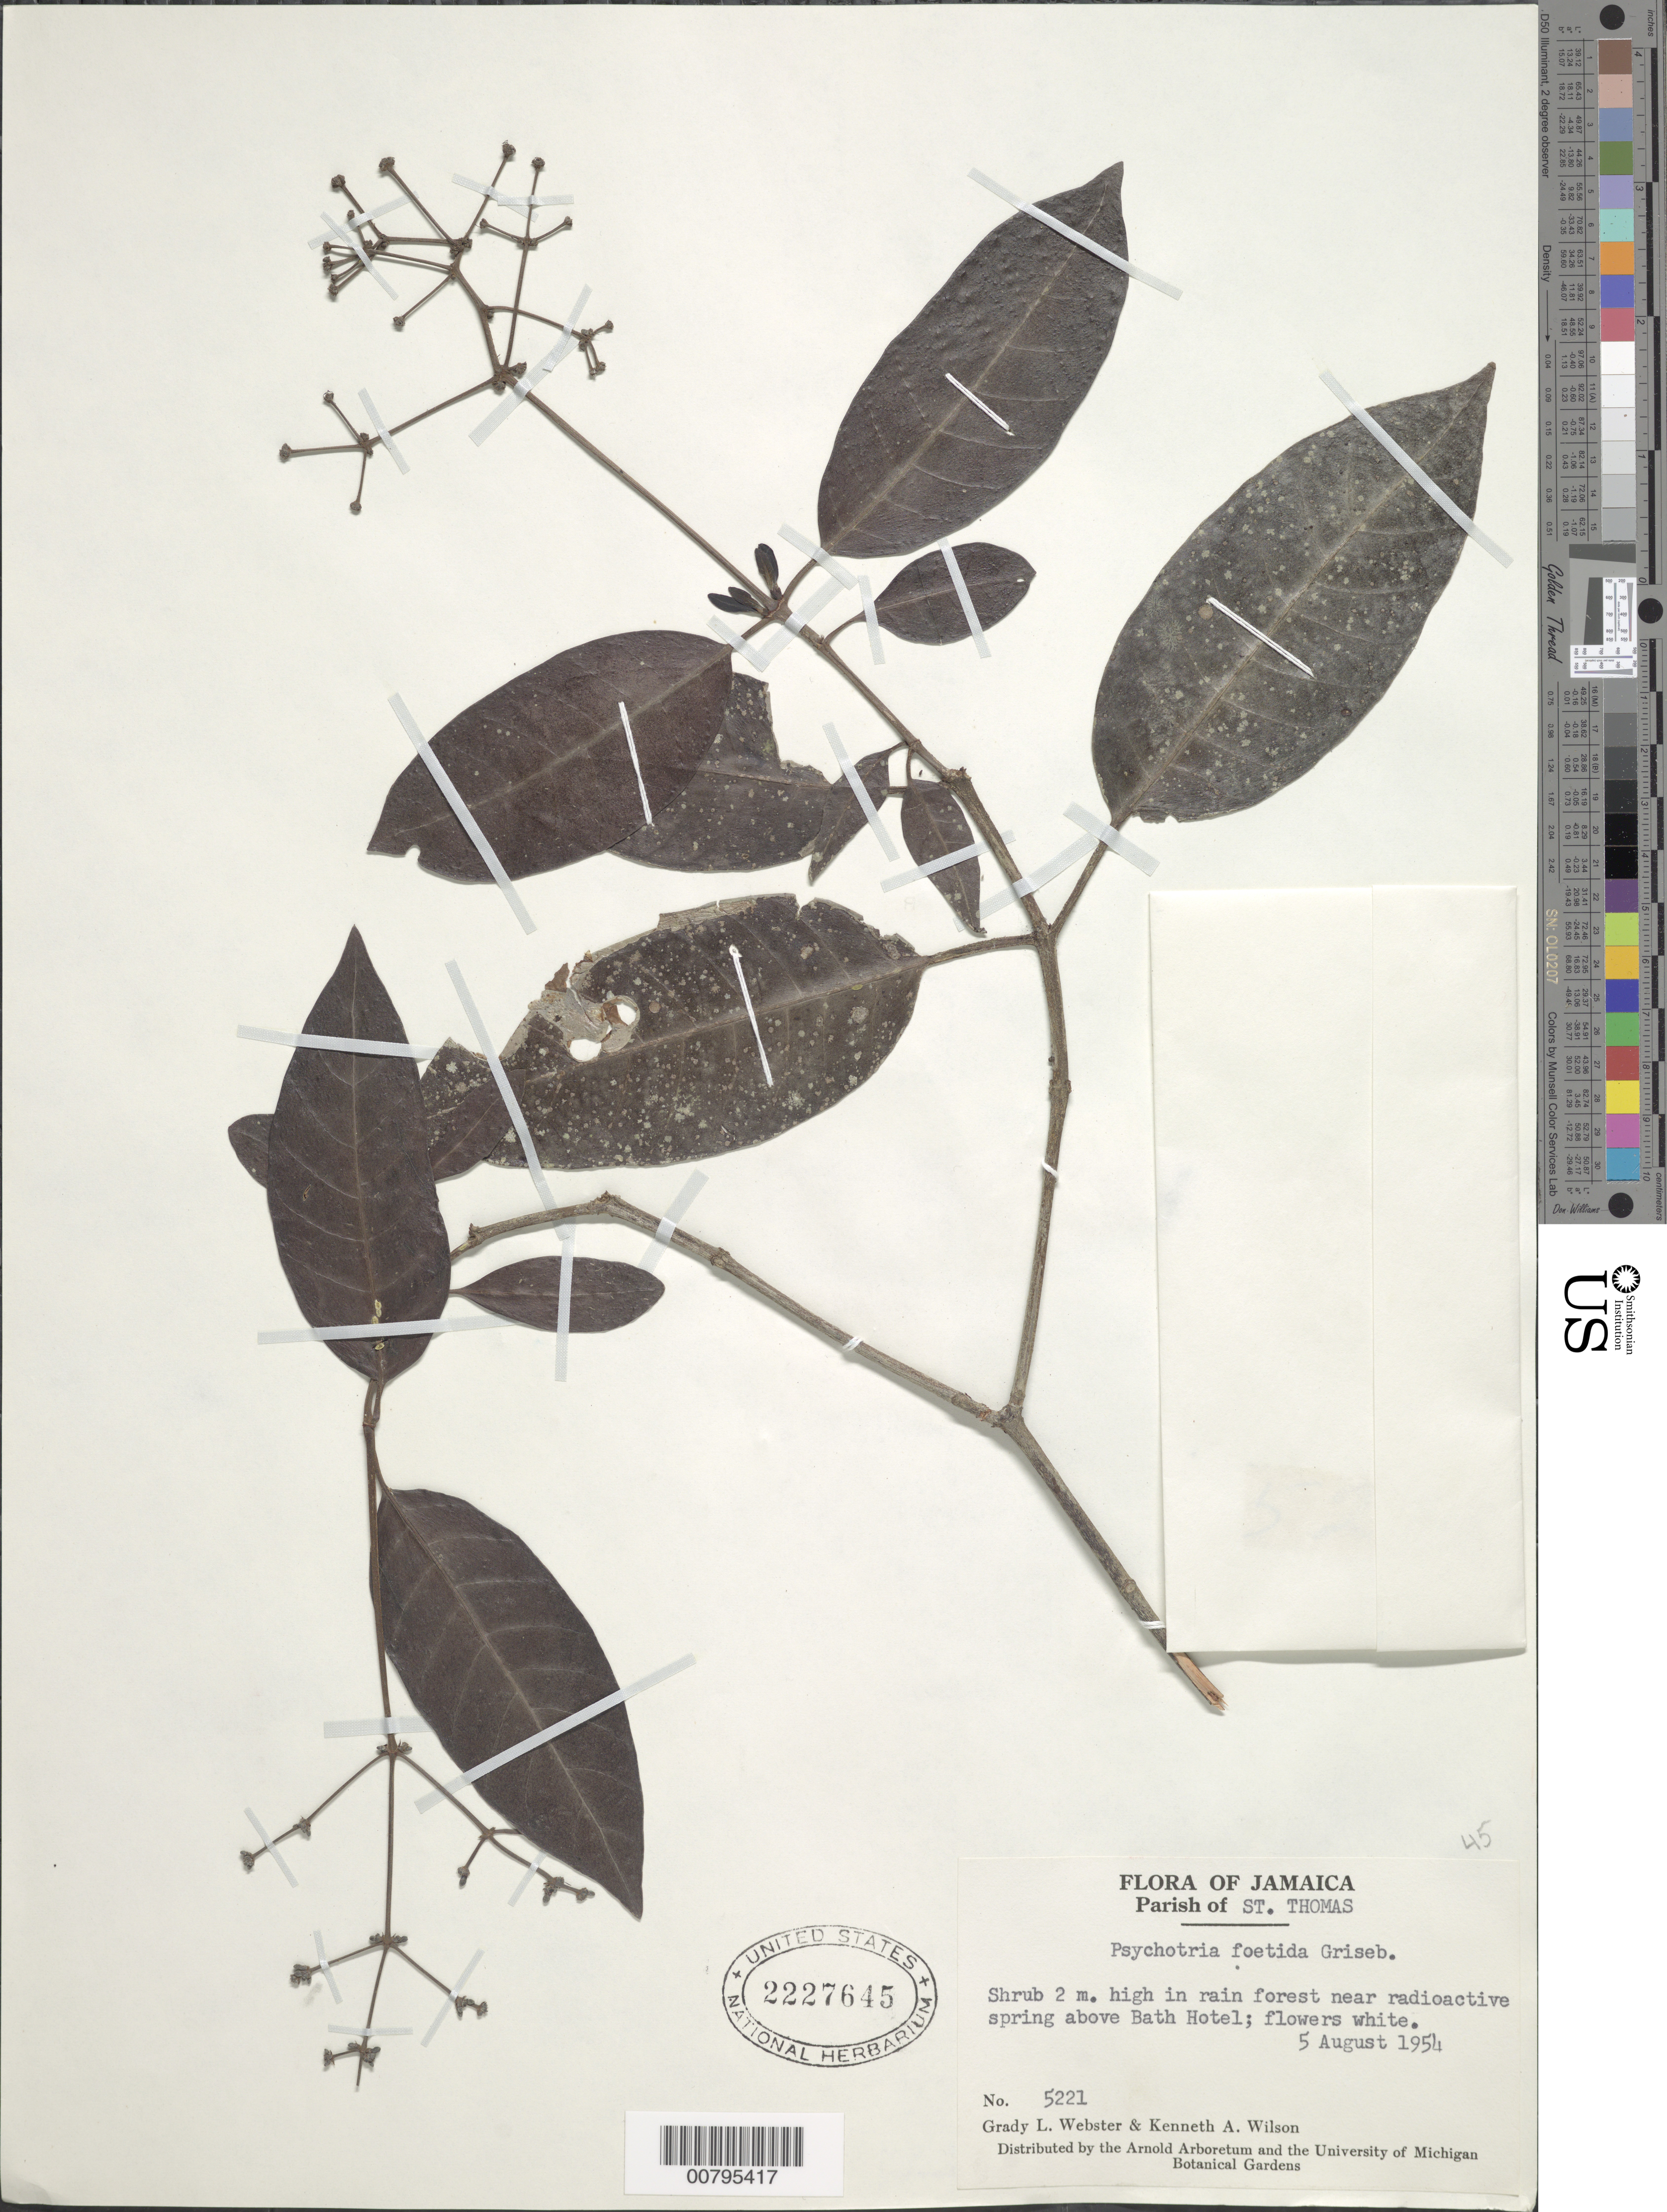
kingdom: Plantae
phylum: Tracheophyta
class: Magnoliopsida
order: Gentianales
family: Rubiaceae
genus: Psychotria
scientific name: Psychotria foetida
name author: Griseb.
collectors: G. L. Webster & K. A. Wilson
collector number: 5221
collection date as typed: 05 Aug 1954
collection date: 1954-08-05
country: Jamaica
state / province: Saint Thomas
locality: Above Bath Hotel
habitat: Rainforest near radioactive spring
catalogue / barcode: US 2227645